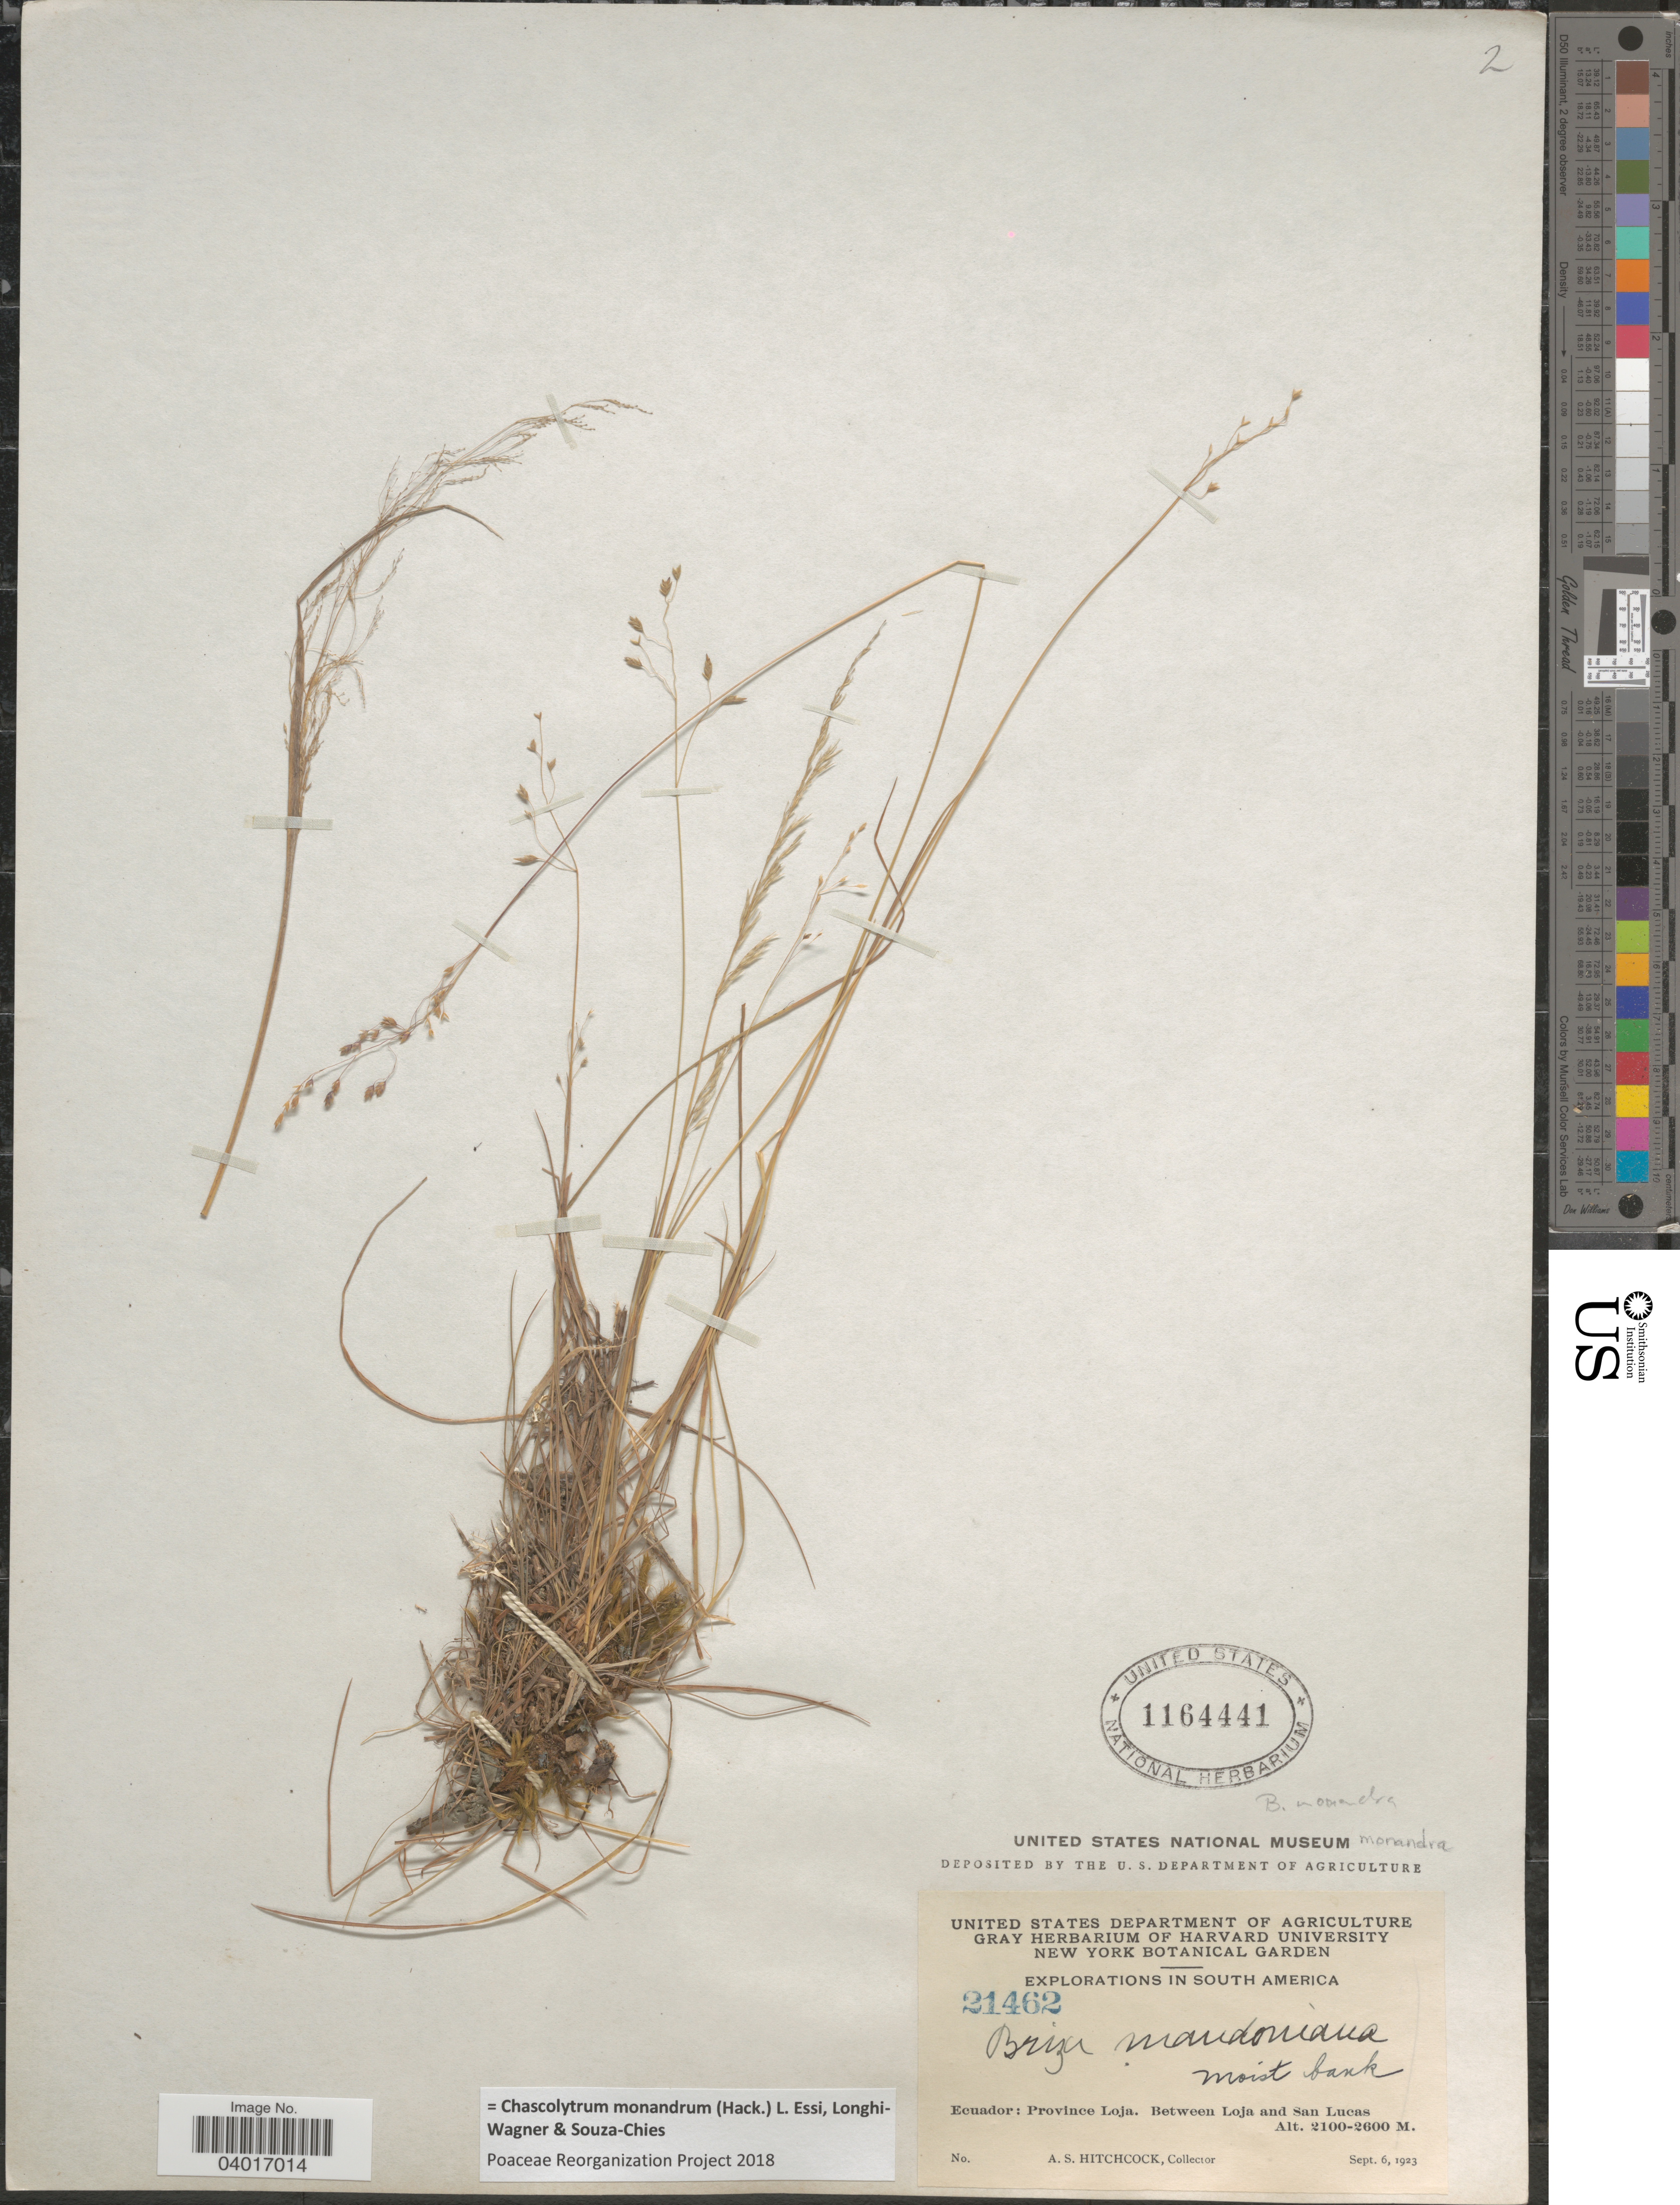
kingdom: Plantae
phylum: Tracheophyta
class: Liliopsida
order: Poales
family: Poaceae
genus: Chascolytrum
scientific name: Chascolytrum monandrum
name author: (Hack.) L. Essi et al.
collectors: A. S. Hitchcock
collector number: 21462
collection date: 1923-09-06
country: Ecuador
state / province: Loja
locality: Between Loja and San Lucas.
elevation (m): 2100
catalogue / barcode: US 1164441